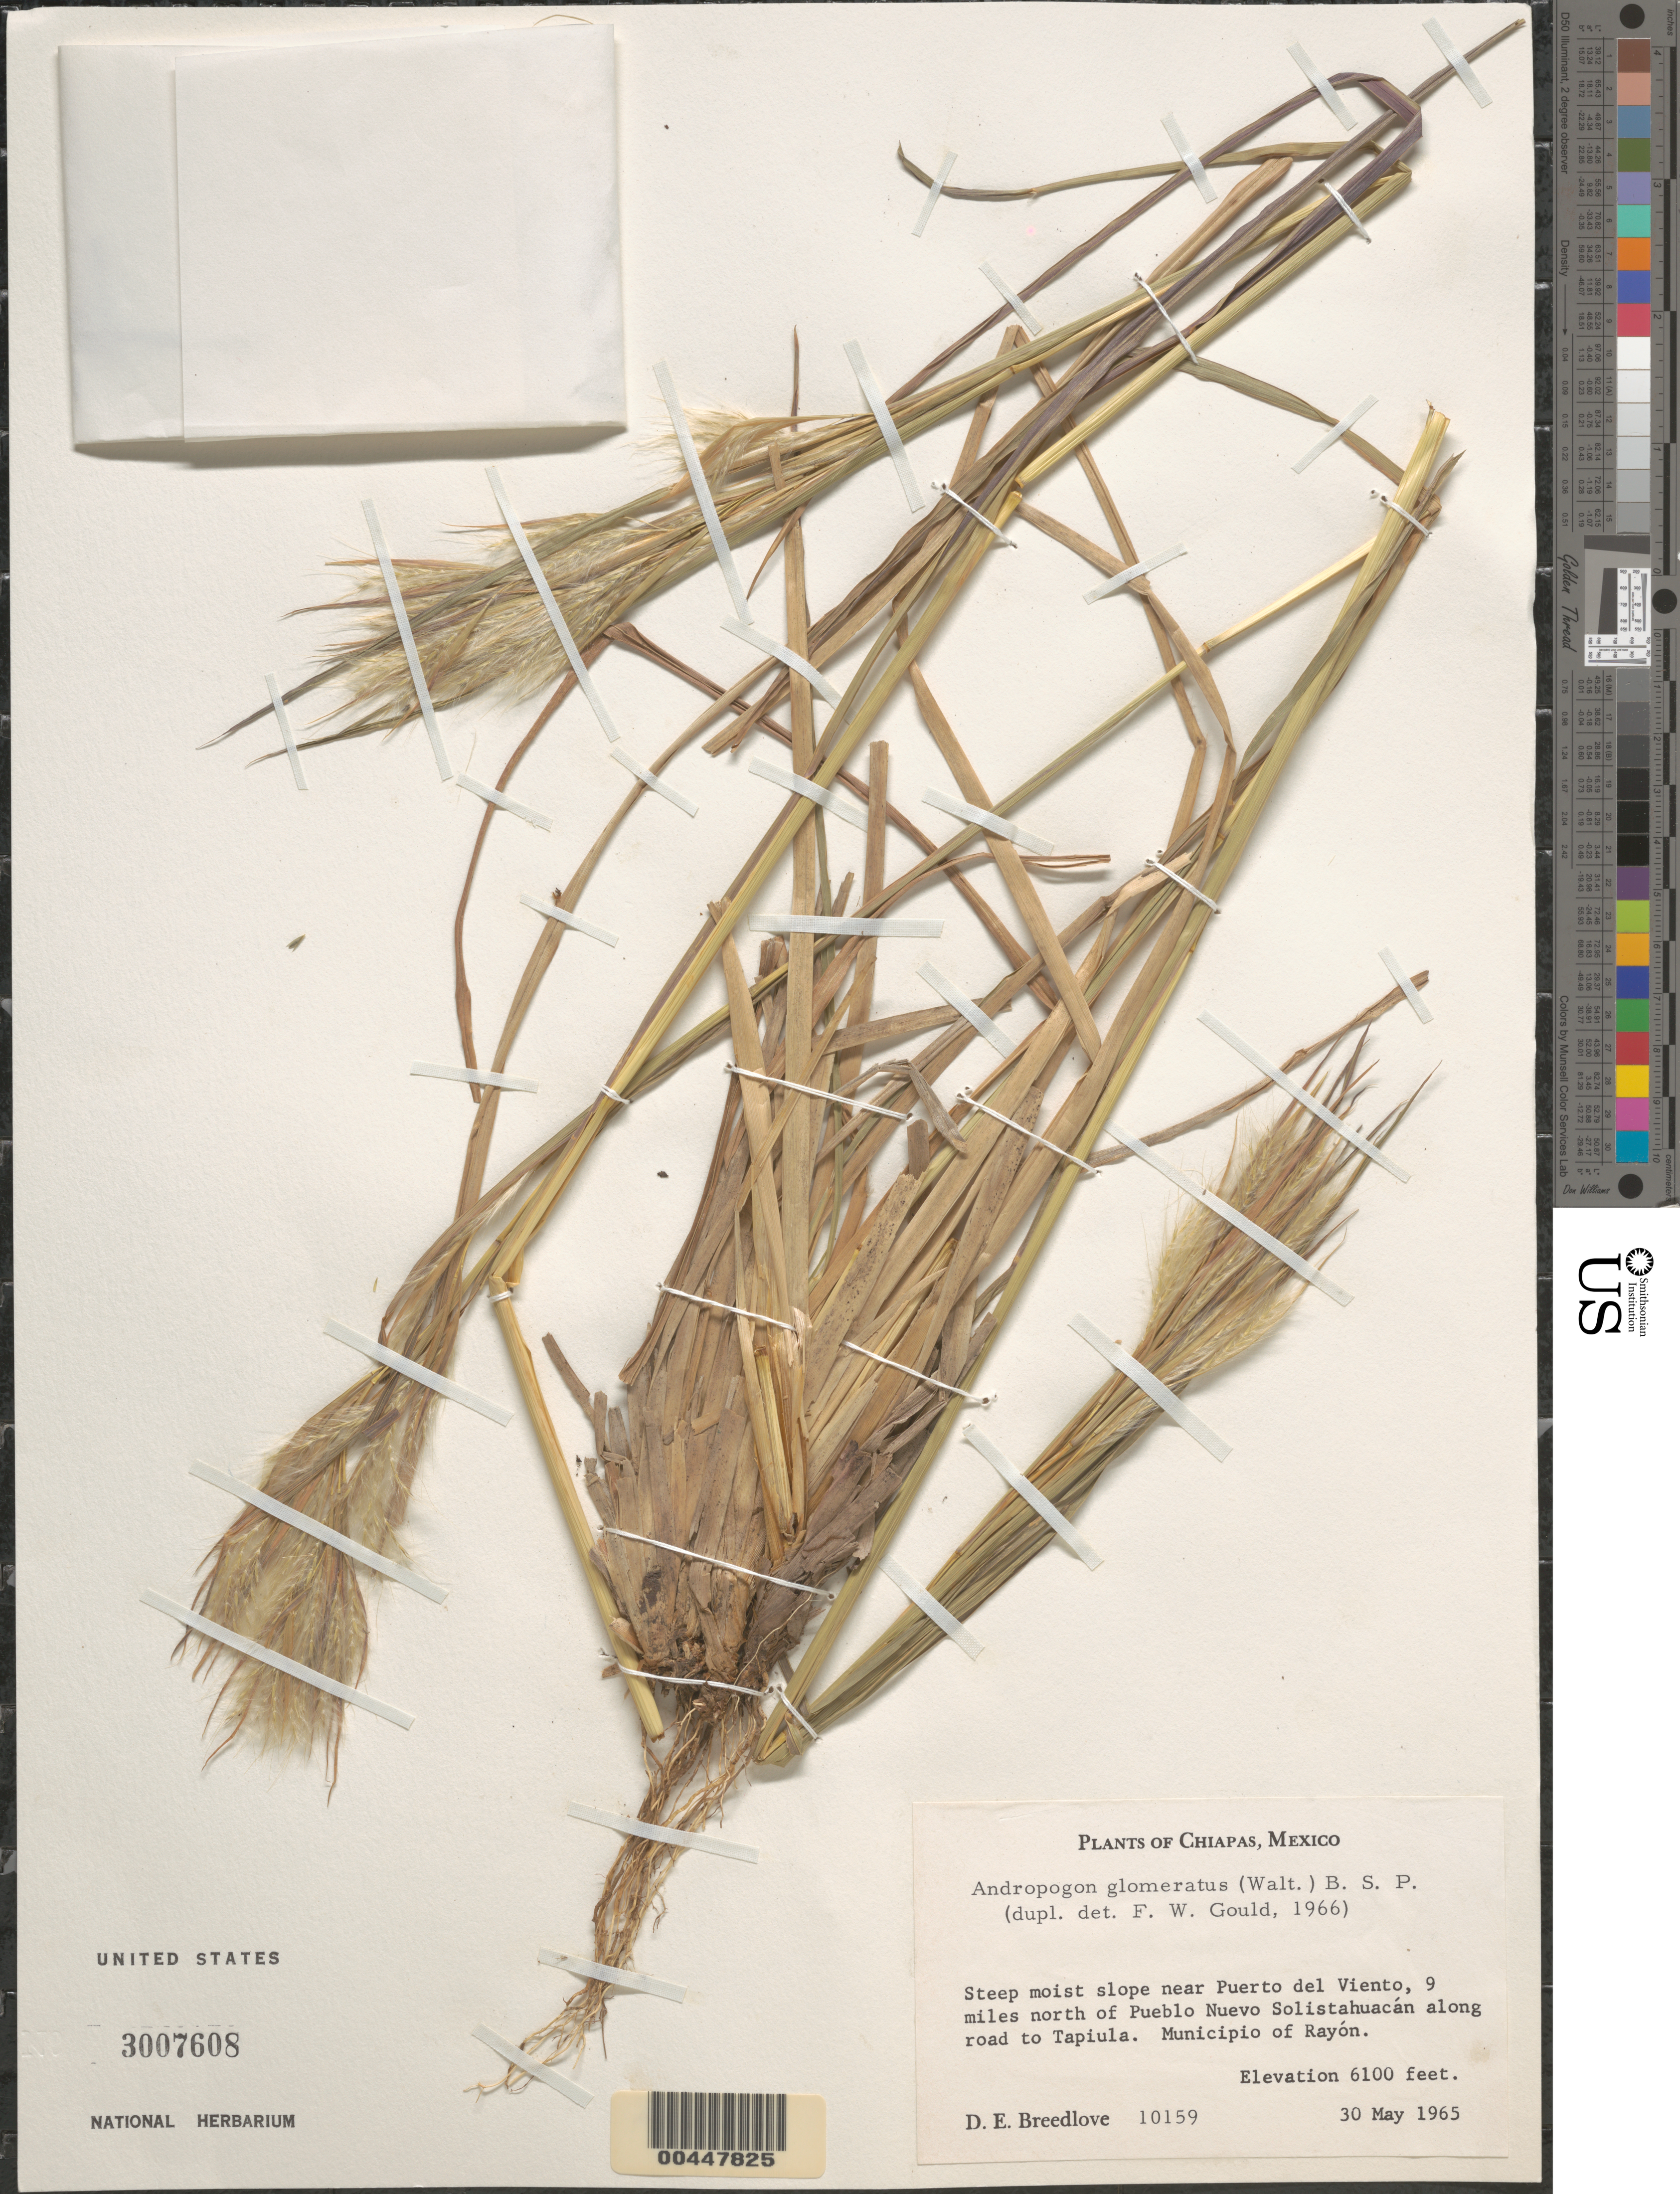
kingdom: Plantae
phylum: Tracheophyta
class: Liliopsida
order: Poales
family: Poaceae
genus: Andropogon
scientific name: Andropogon glomeratus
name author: (Walter) Britton, Stearns & Poggenb.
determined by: Gould, F. W.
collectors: D. E. Breedlove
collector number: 10159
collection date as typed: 30 May 1965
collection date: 1965-05-30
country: Mexico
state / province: Chiapas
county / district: Rayón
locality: Near Puerto del Viento, 9 mi N of Pueblo Solistahuacán along rd to Tapiula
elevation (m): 1859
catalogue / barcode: US 3007608